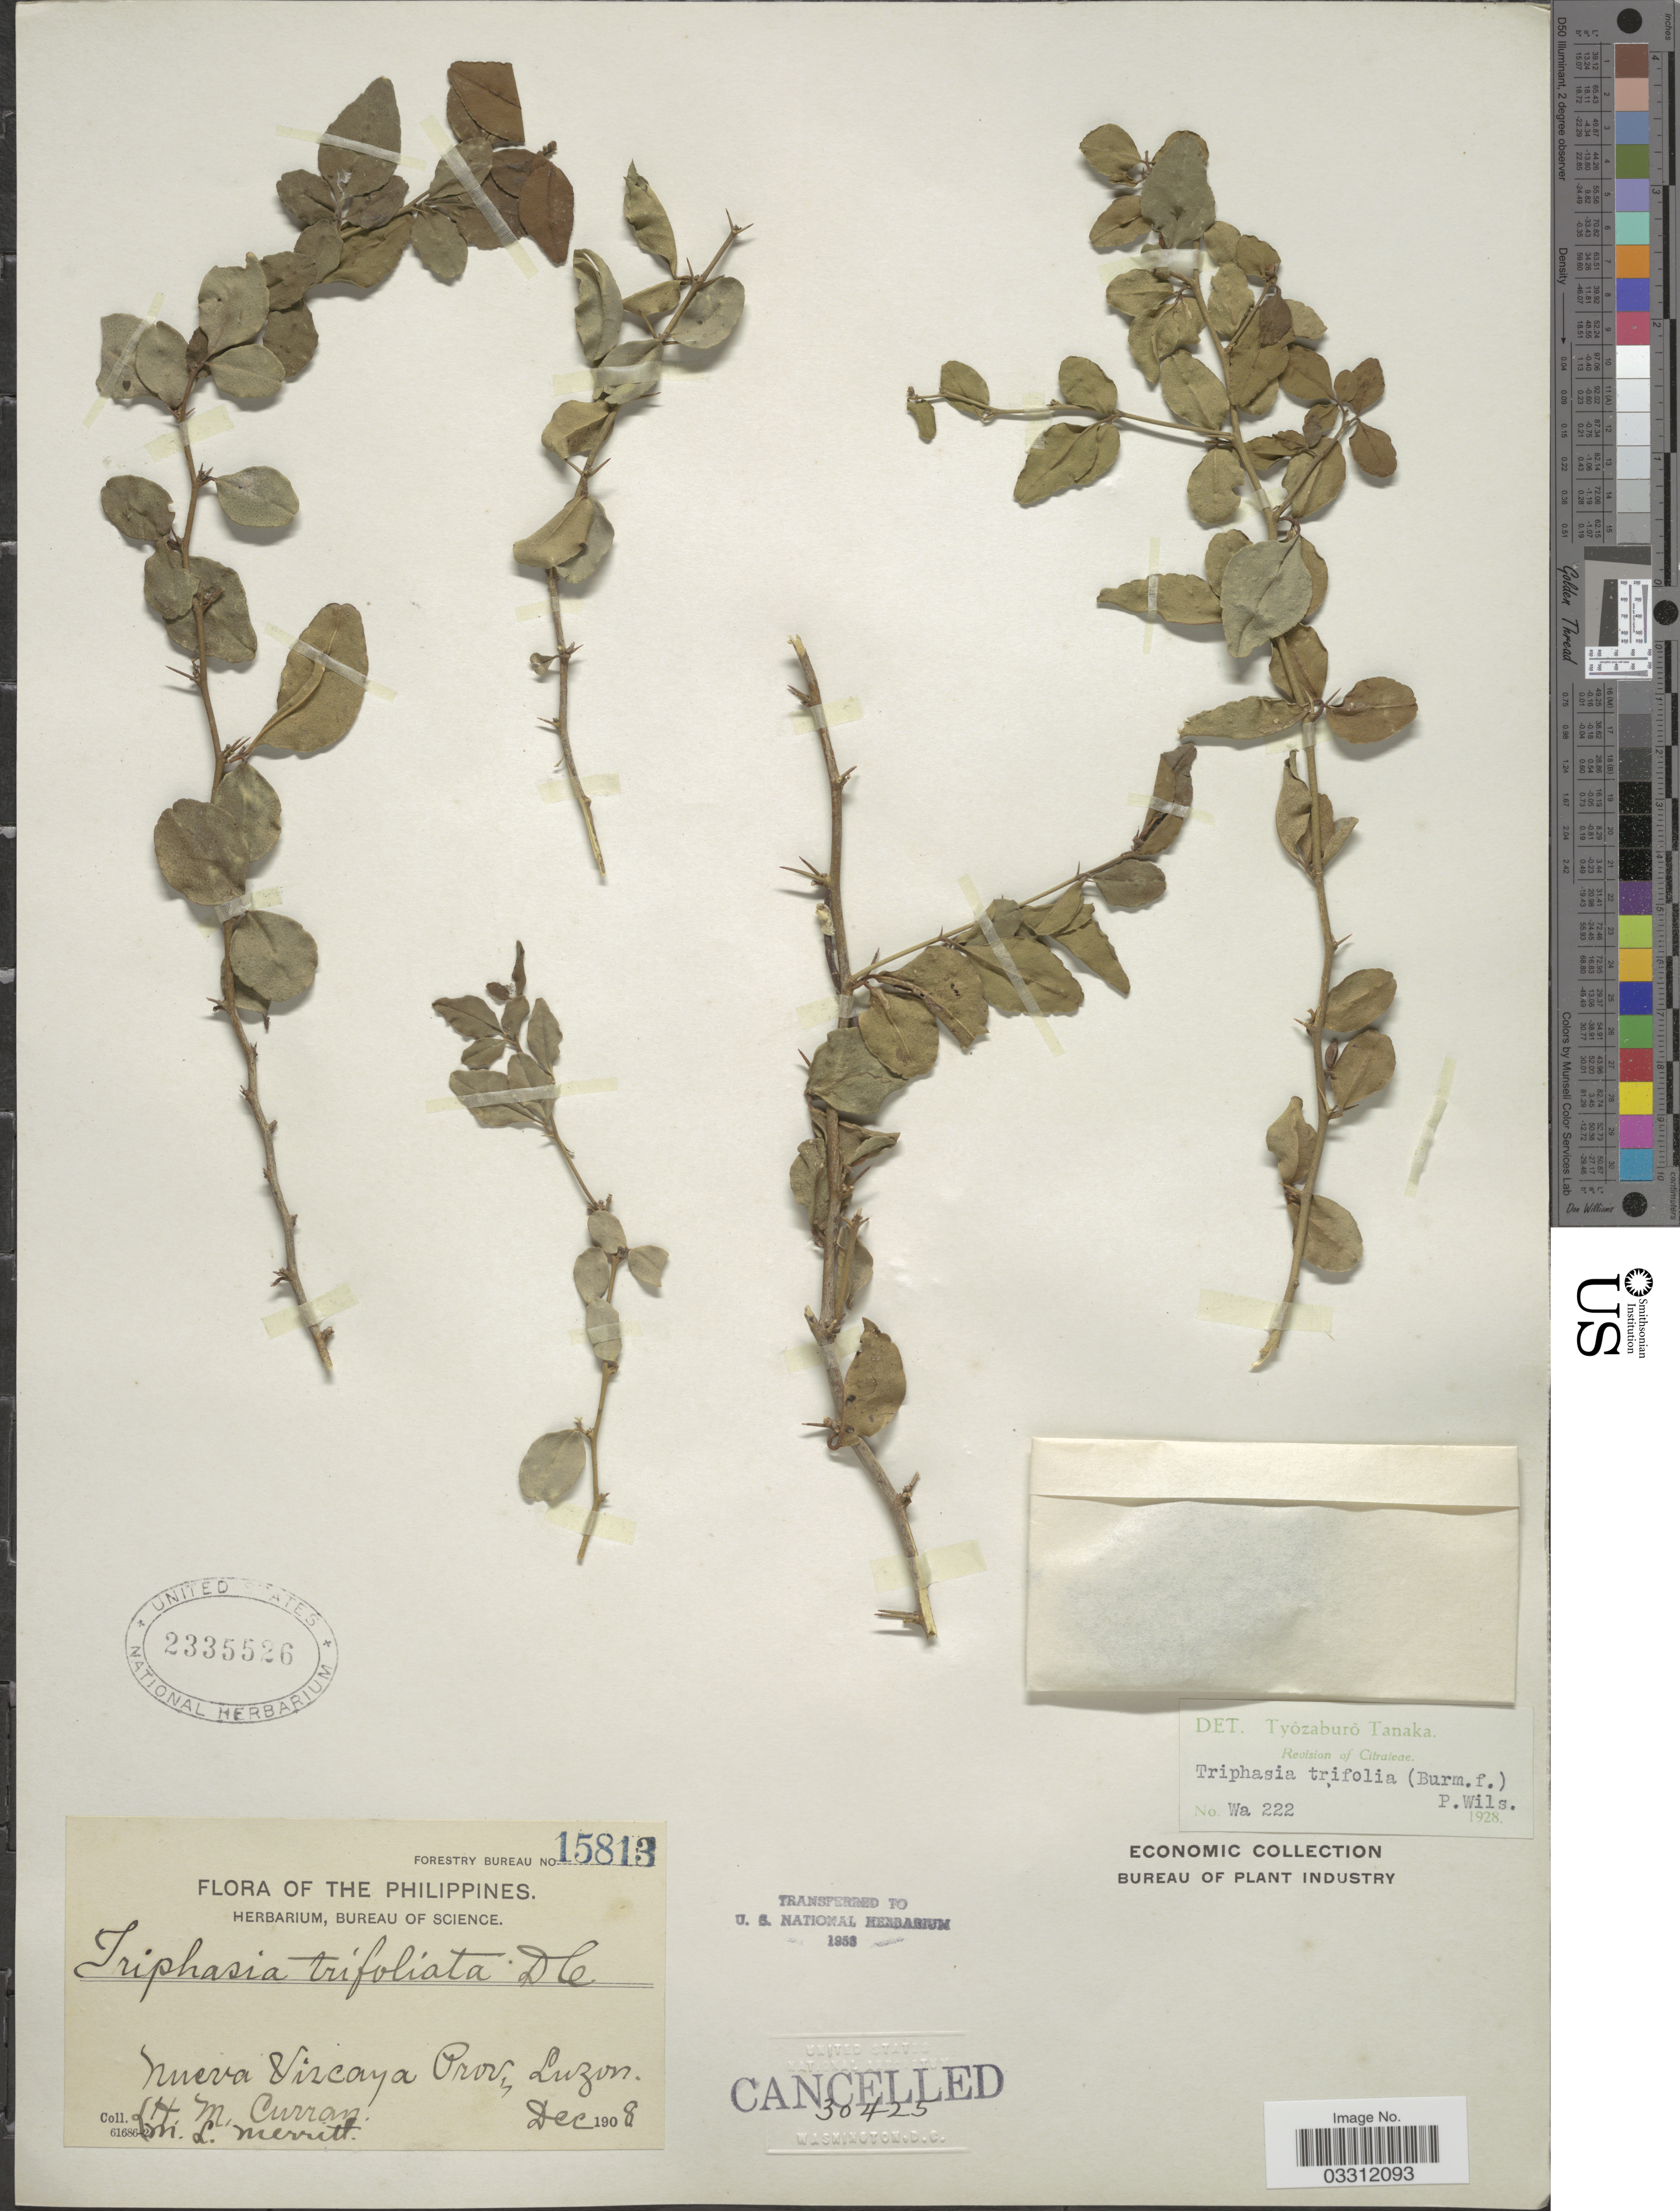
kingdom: Plantae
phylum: Tracheophyta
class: Magnoliopsida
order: Sapindales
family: Rutaceae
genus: Triphasia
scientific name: Triphasia trifolia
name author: (Burm. f.) P. Wilson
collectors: H. M. Curran & M. L. Merritt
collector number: Forestry Burea 15813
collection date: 1908-12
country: Philippines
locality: Nueva Viscaya Prov., Luzon.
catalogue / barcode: US 2335526